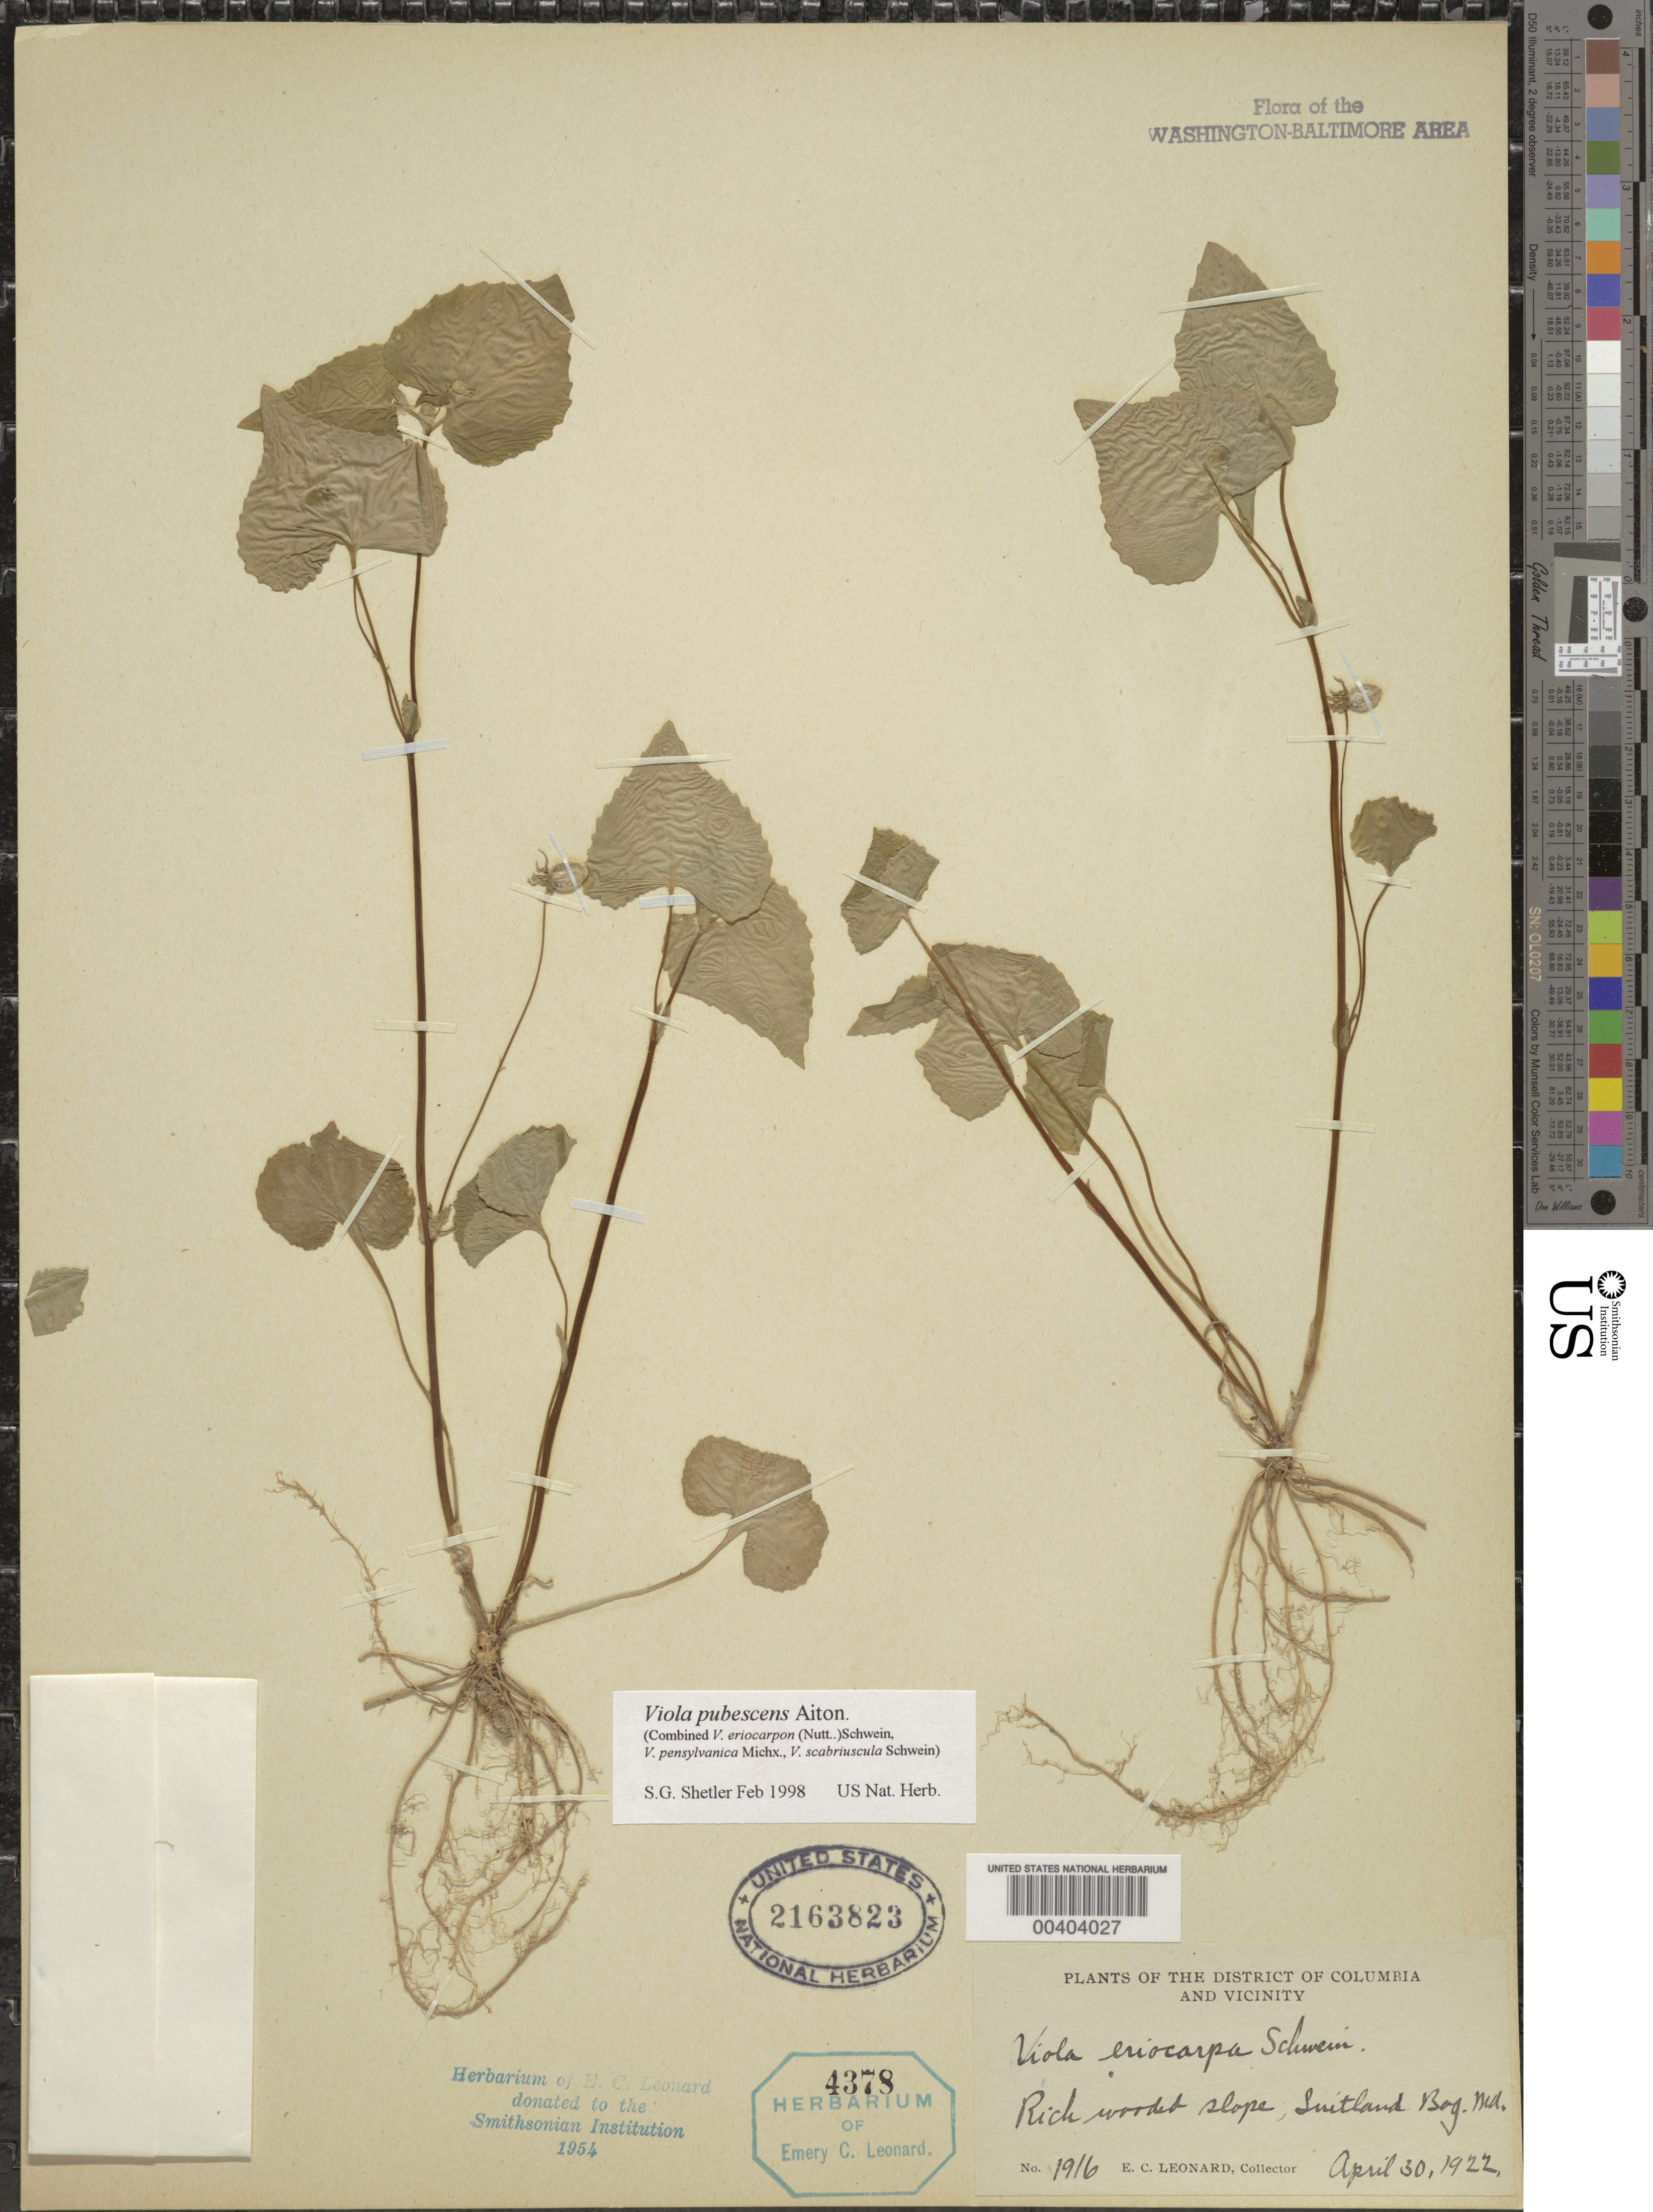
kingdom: Plantae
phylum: Tracheophyta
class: Magnoliopsida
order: Malpighiales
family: Violaceae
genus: Viola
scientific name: Viola pubescens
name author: Aiton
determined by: Shetler, Stanwyn G., (US), NMNH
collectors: E. C. Leonard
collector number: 1916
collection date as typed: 30 Apr 1922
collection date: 1922-04-30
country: United States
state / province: Maryland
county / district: Prince George's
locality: Suitland Bog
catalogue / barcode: US 2163823